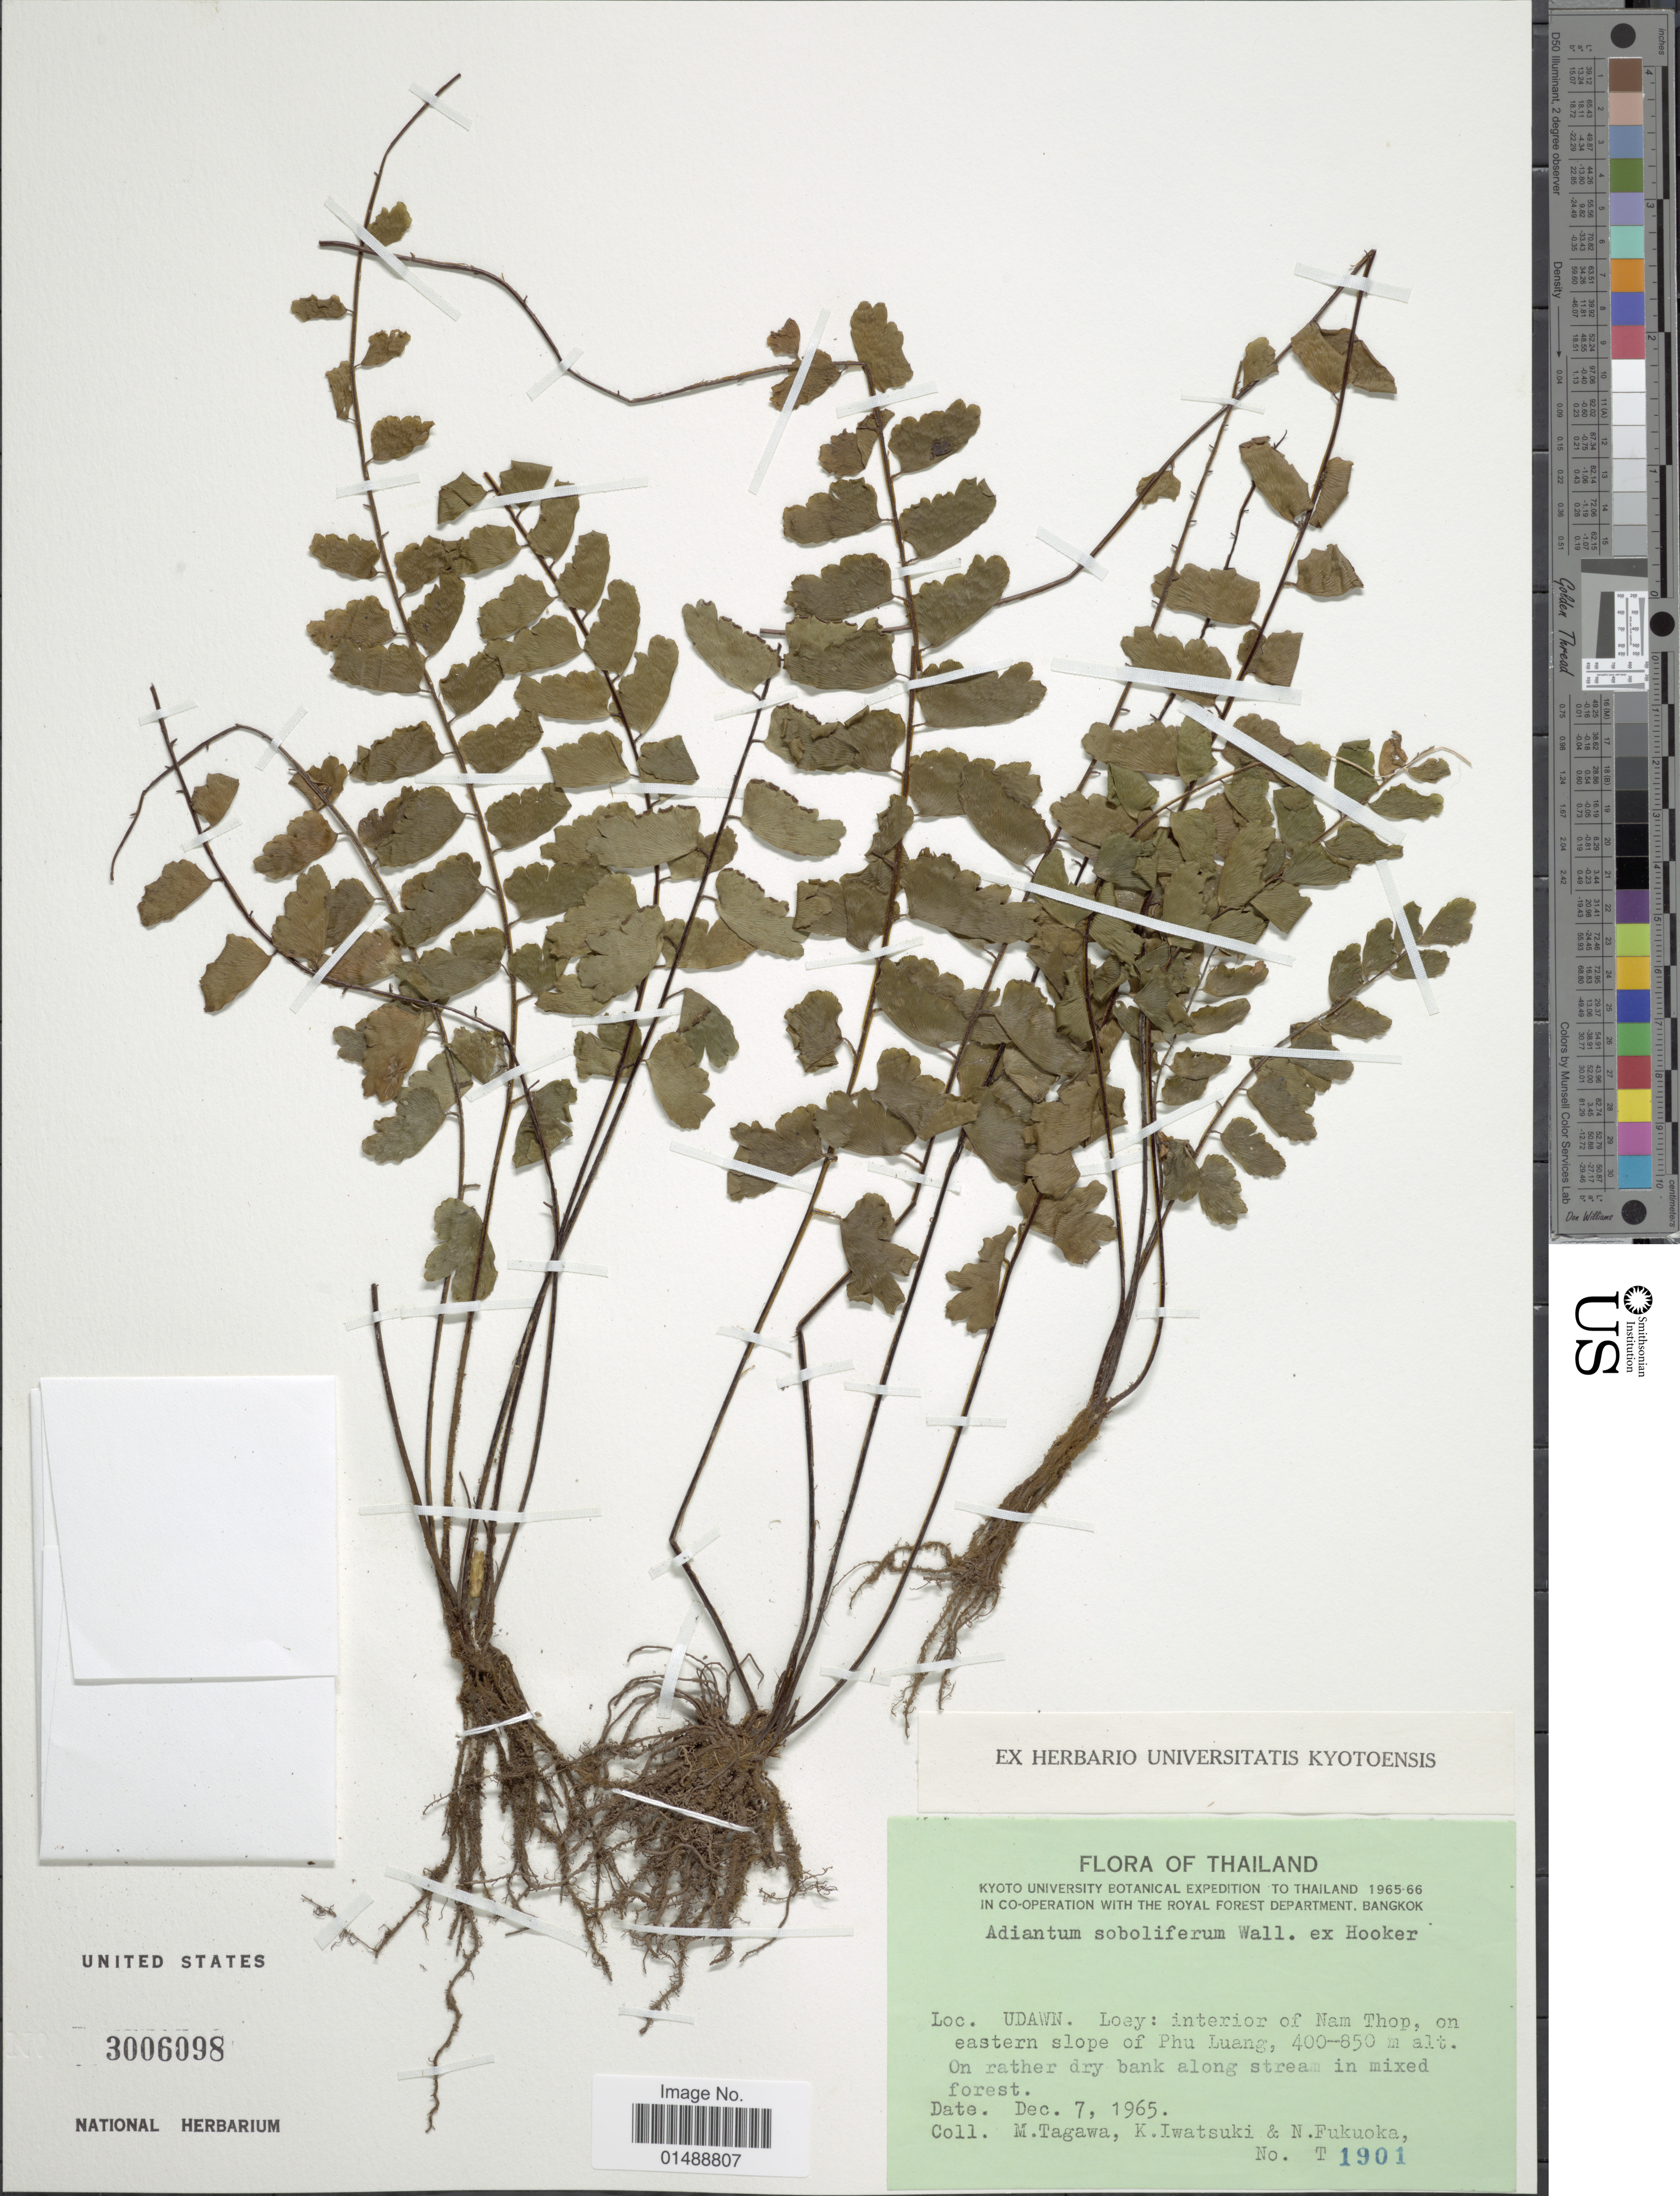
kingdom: Plantae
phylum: Tracheophyta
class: Polypodiopsida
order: Polypodiales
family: Pteridaceae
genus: Adiantum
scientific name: Adiantum zollingeri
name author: Mett. ex Kuhn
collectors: M. Kitagawa, K. Iwatsuki & N. Fukuoka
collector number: T1901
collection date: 1965-12-07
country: Thailand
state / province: Loei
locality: Udawn, interior of Nam Thop, on eastern slope of Phu Luang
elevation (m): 400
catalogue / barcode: US 3006098